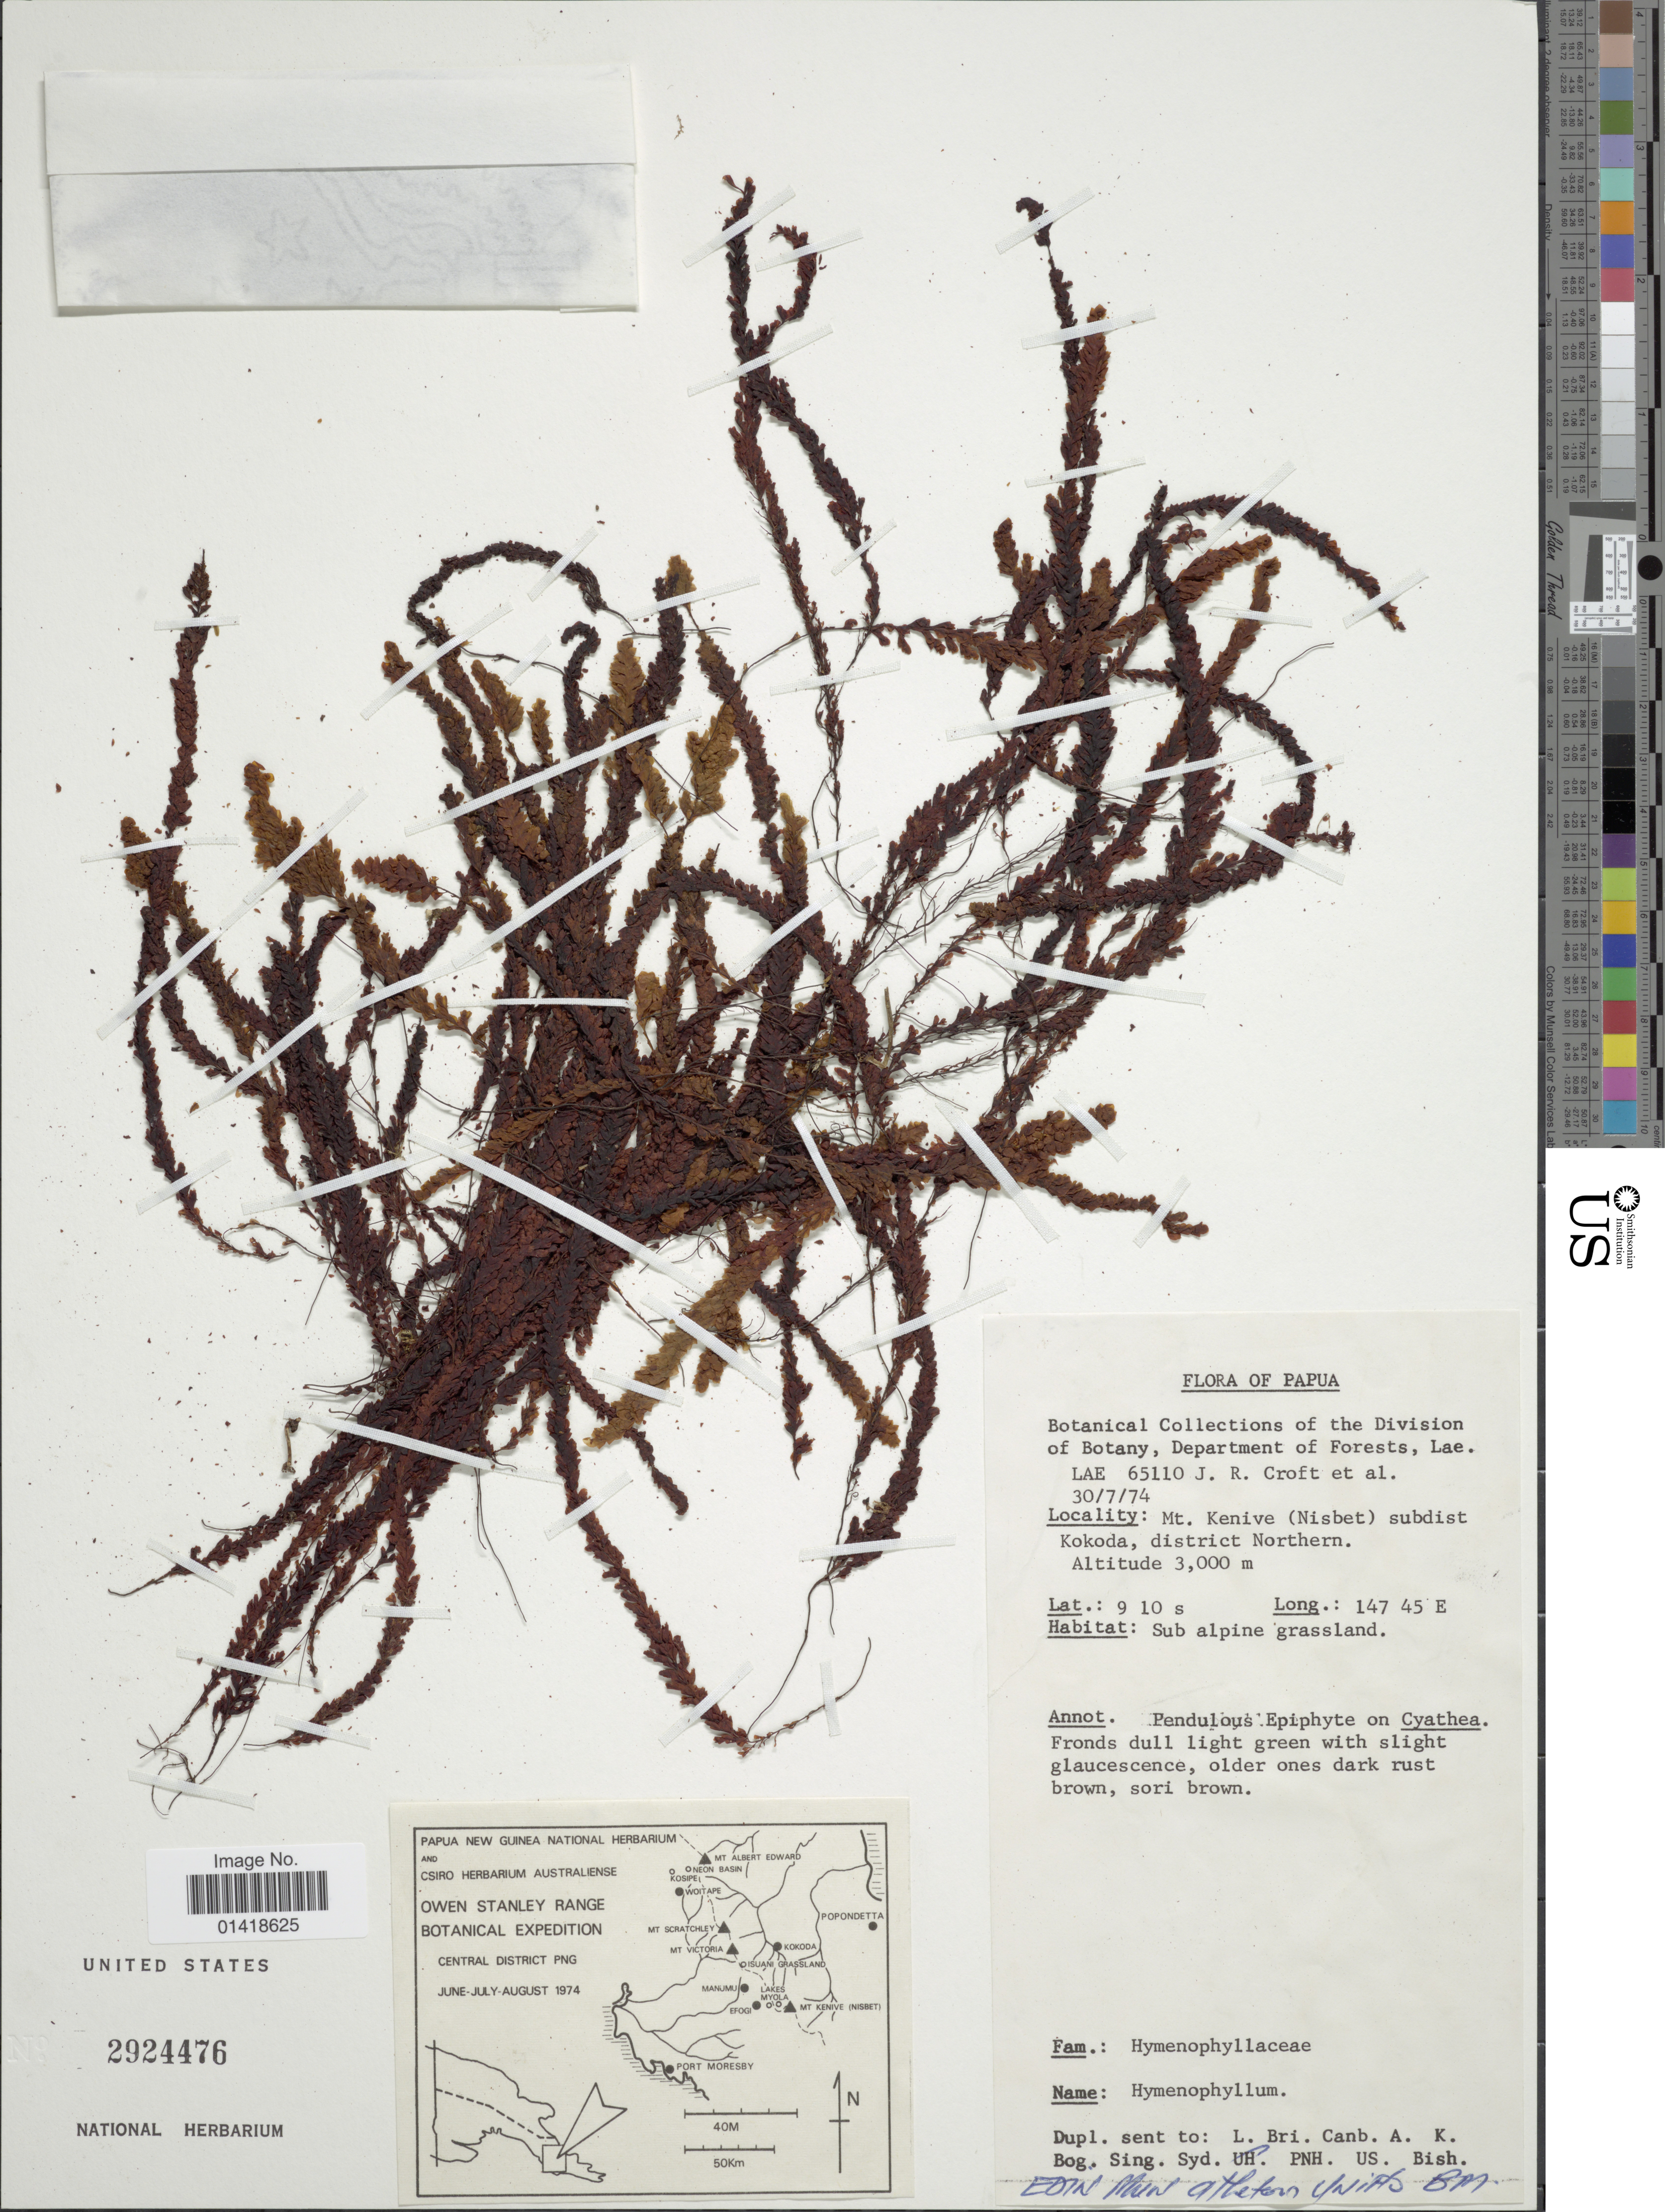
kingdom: Plantae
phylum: Tracheophyta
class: Polypodiopsida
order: Hymenophyllales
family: Hymenophyllaceae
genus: Hymenophyllum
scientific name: Hymenophyllum sp.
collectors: J. R. Croft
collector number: LAE 65110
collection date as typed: Transcribed d/m/y: 30/7/74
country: Papua New Guinea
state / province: Northern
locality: Mt. Kenive (Nisbet) subdist Kokoda, district Northern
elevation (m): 3000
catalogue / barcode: US 2924476